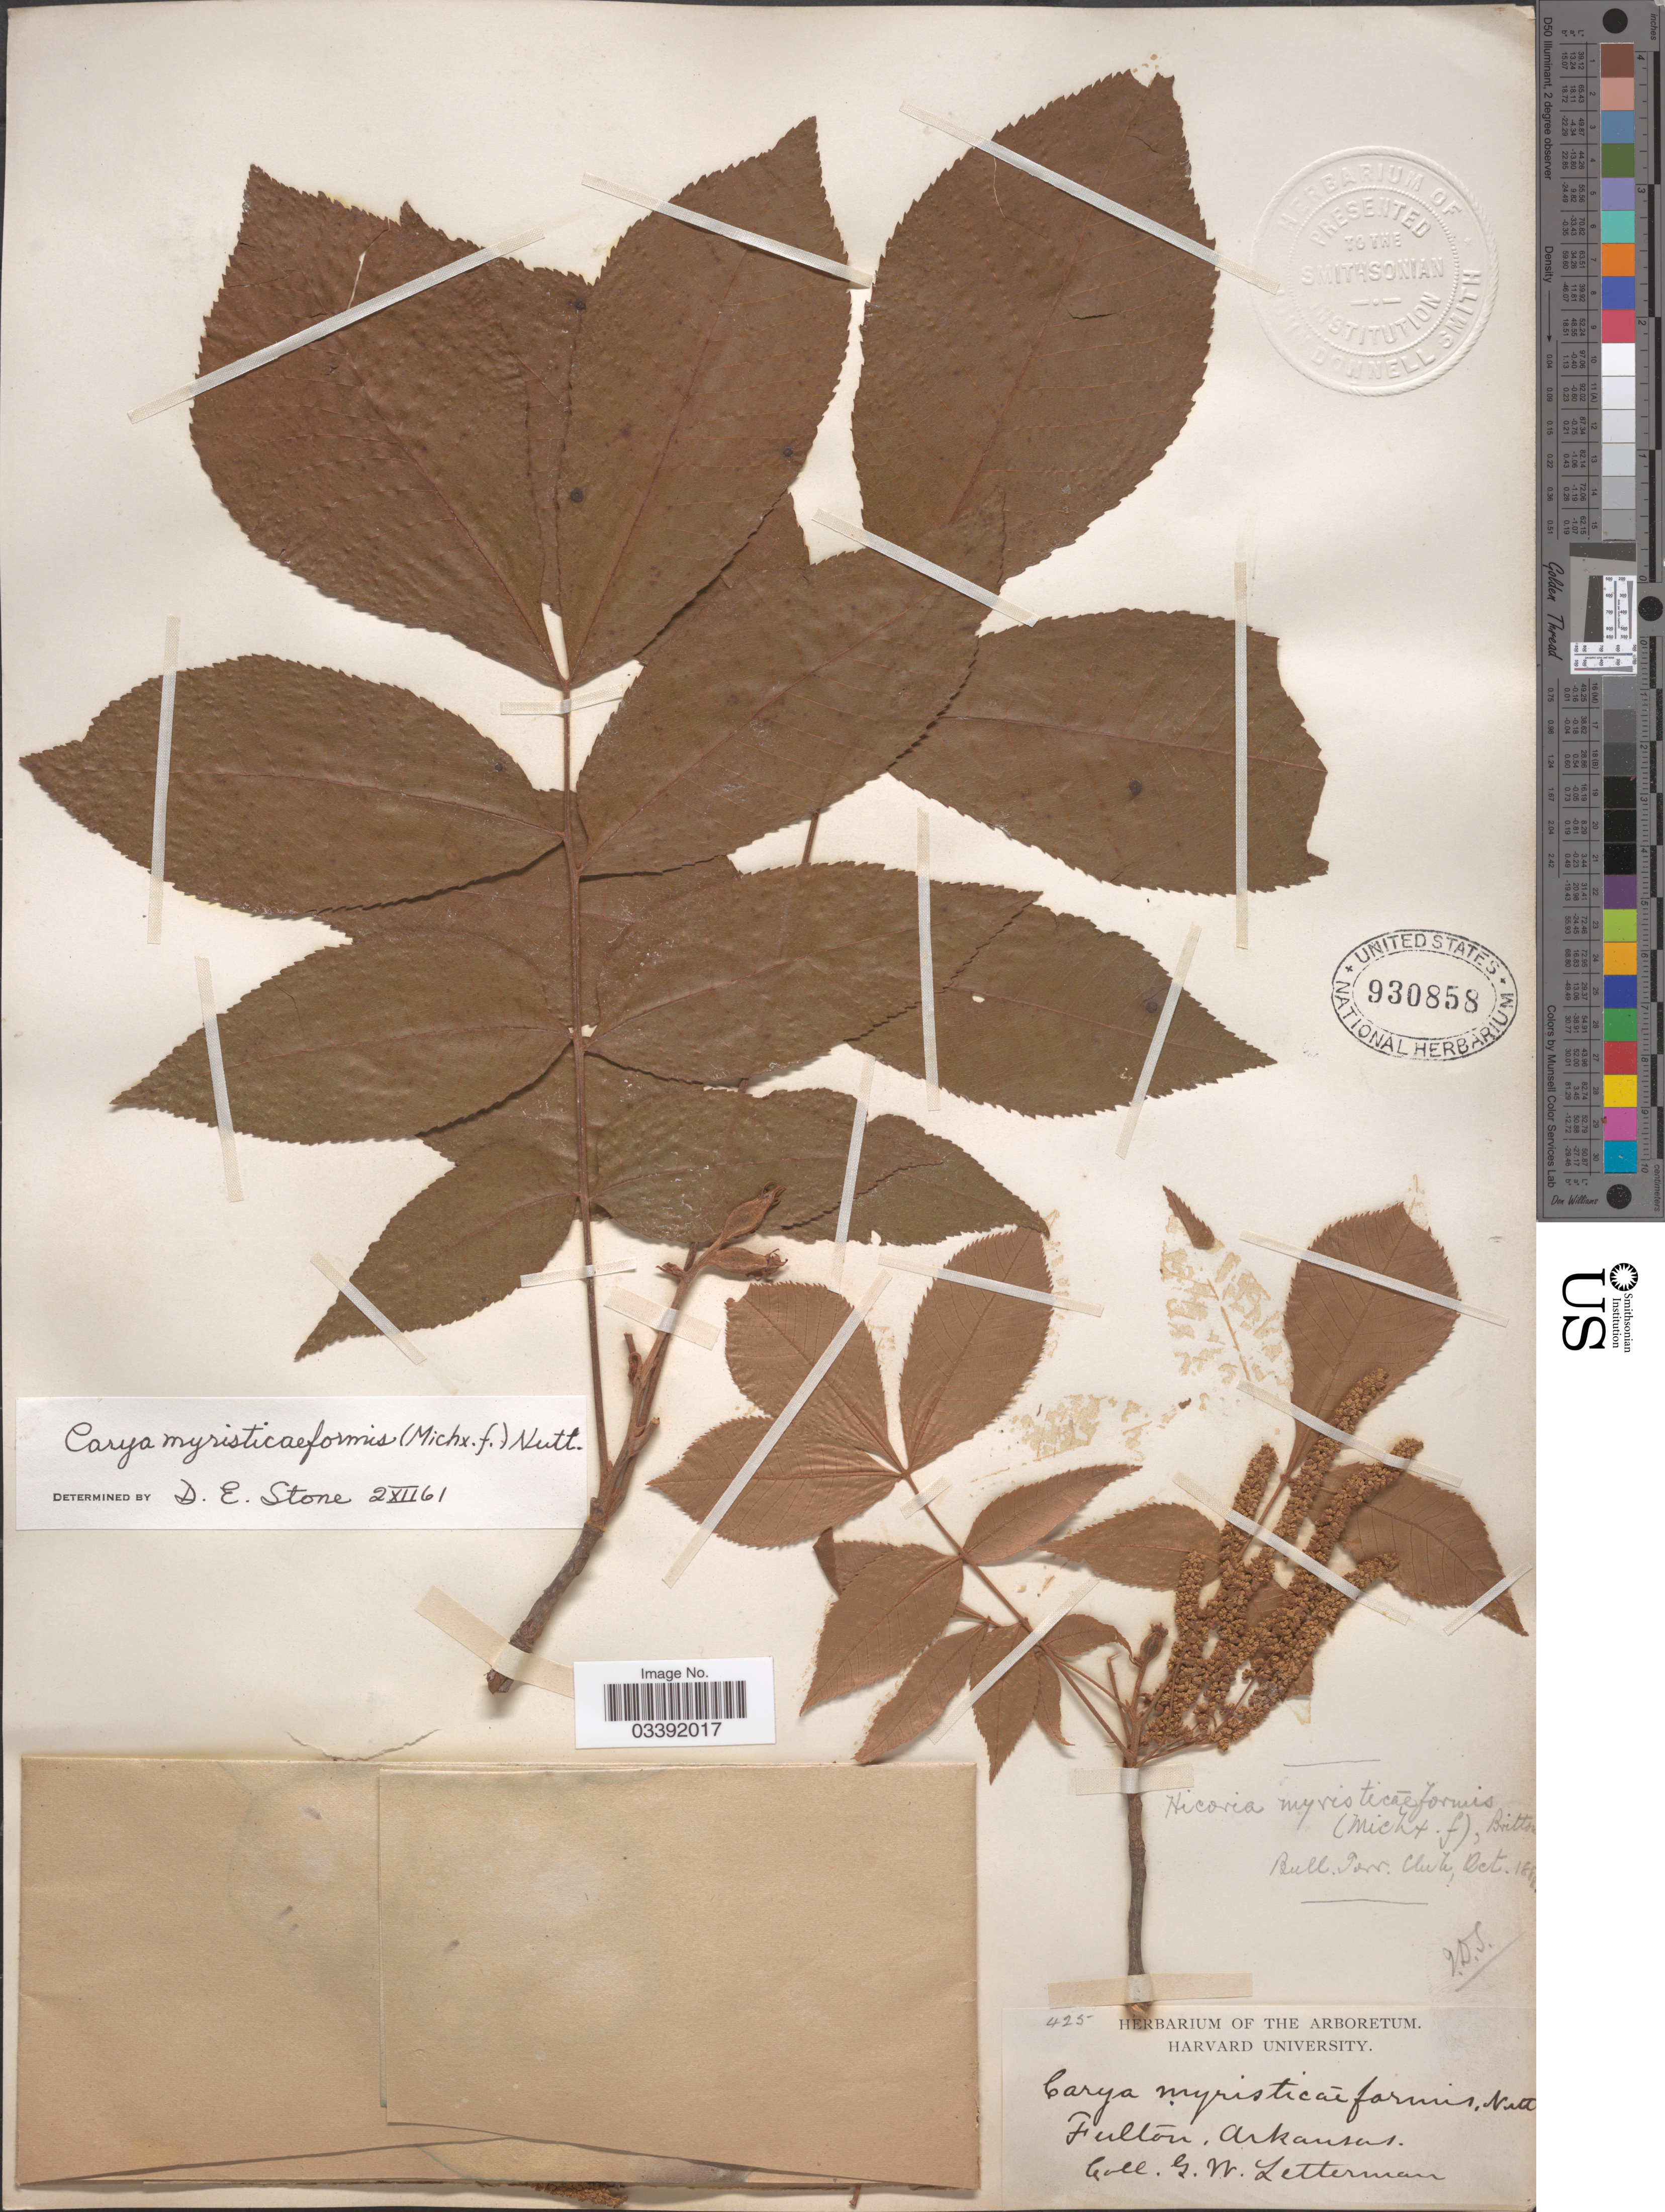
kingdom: Plantae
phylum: Tracheophyta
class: Magnoliopsida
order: Fagales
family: Juglandaceae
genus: Carya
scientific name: Carya myristiciformis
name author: (F. Michx.) Nutt.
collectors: G. W. Letterman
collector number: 425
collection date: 1888-10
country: United States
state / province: Arkansas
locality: Fulton.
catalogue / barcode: US 930858